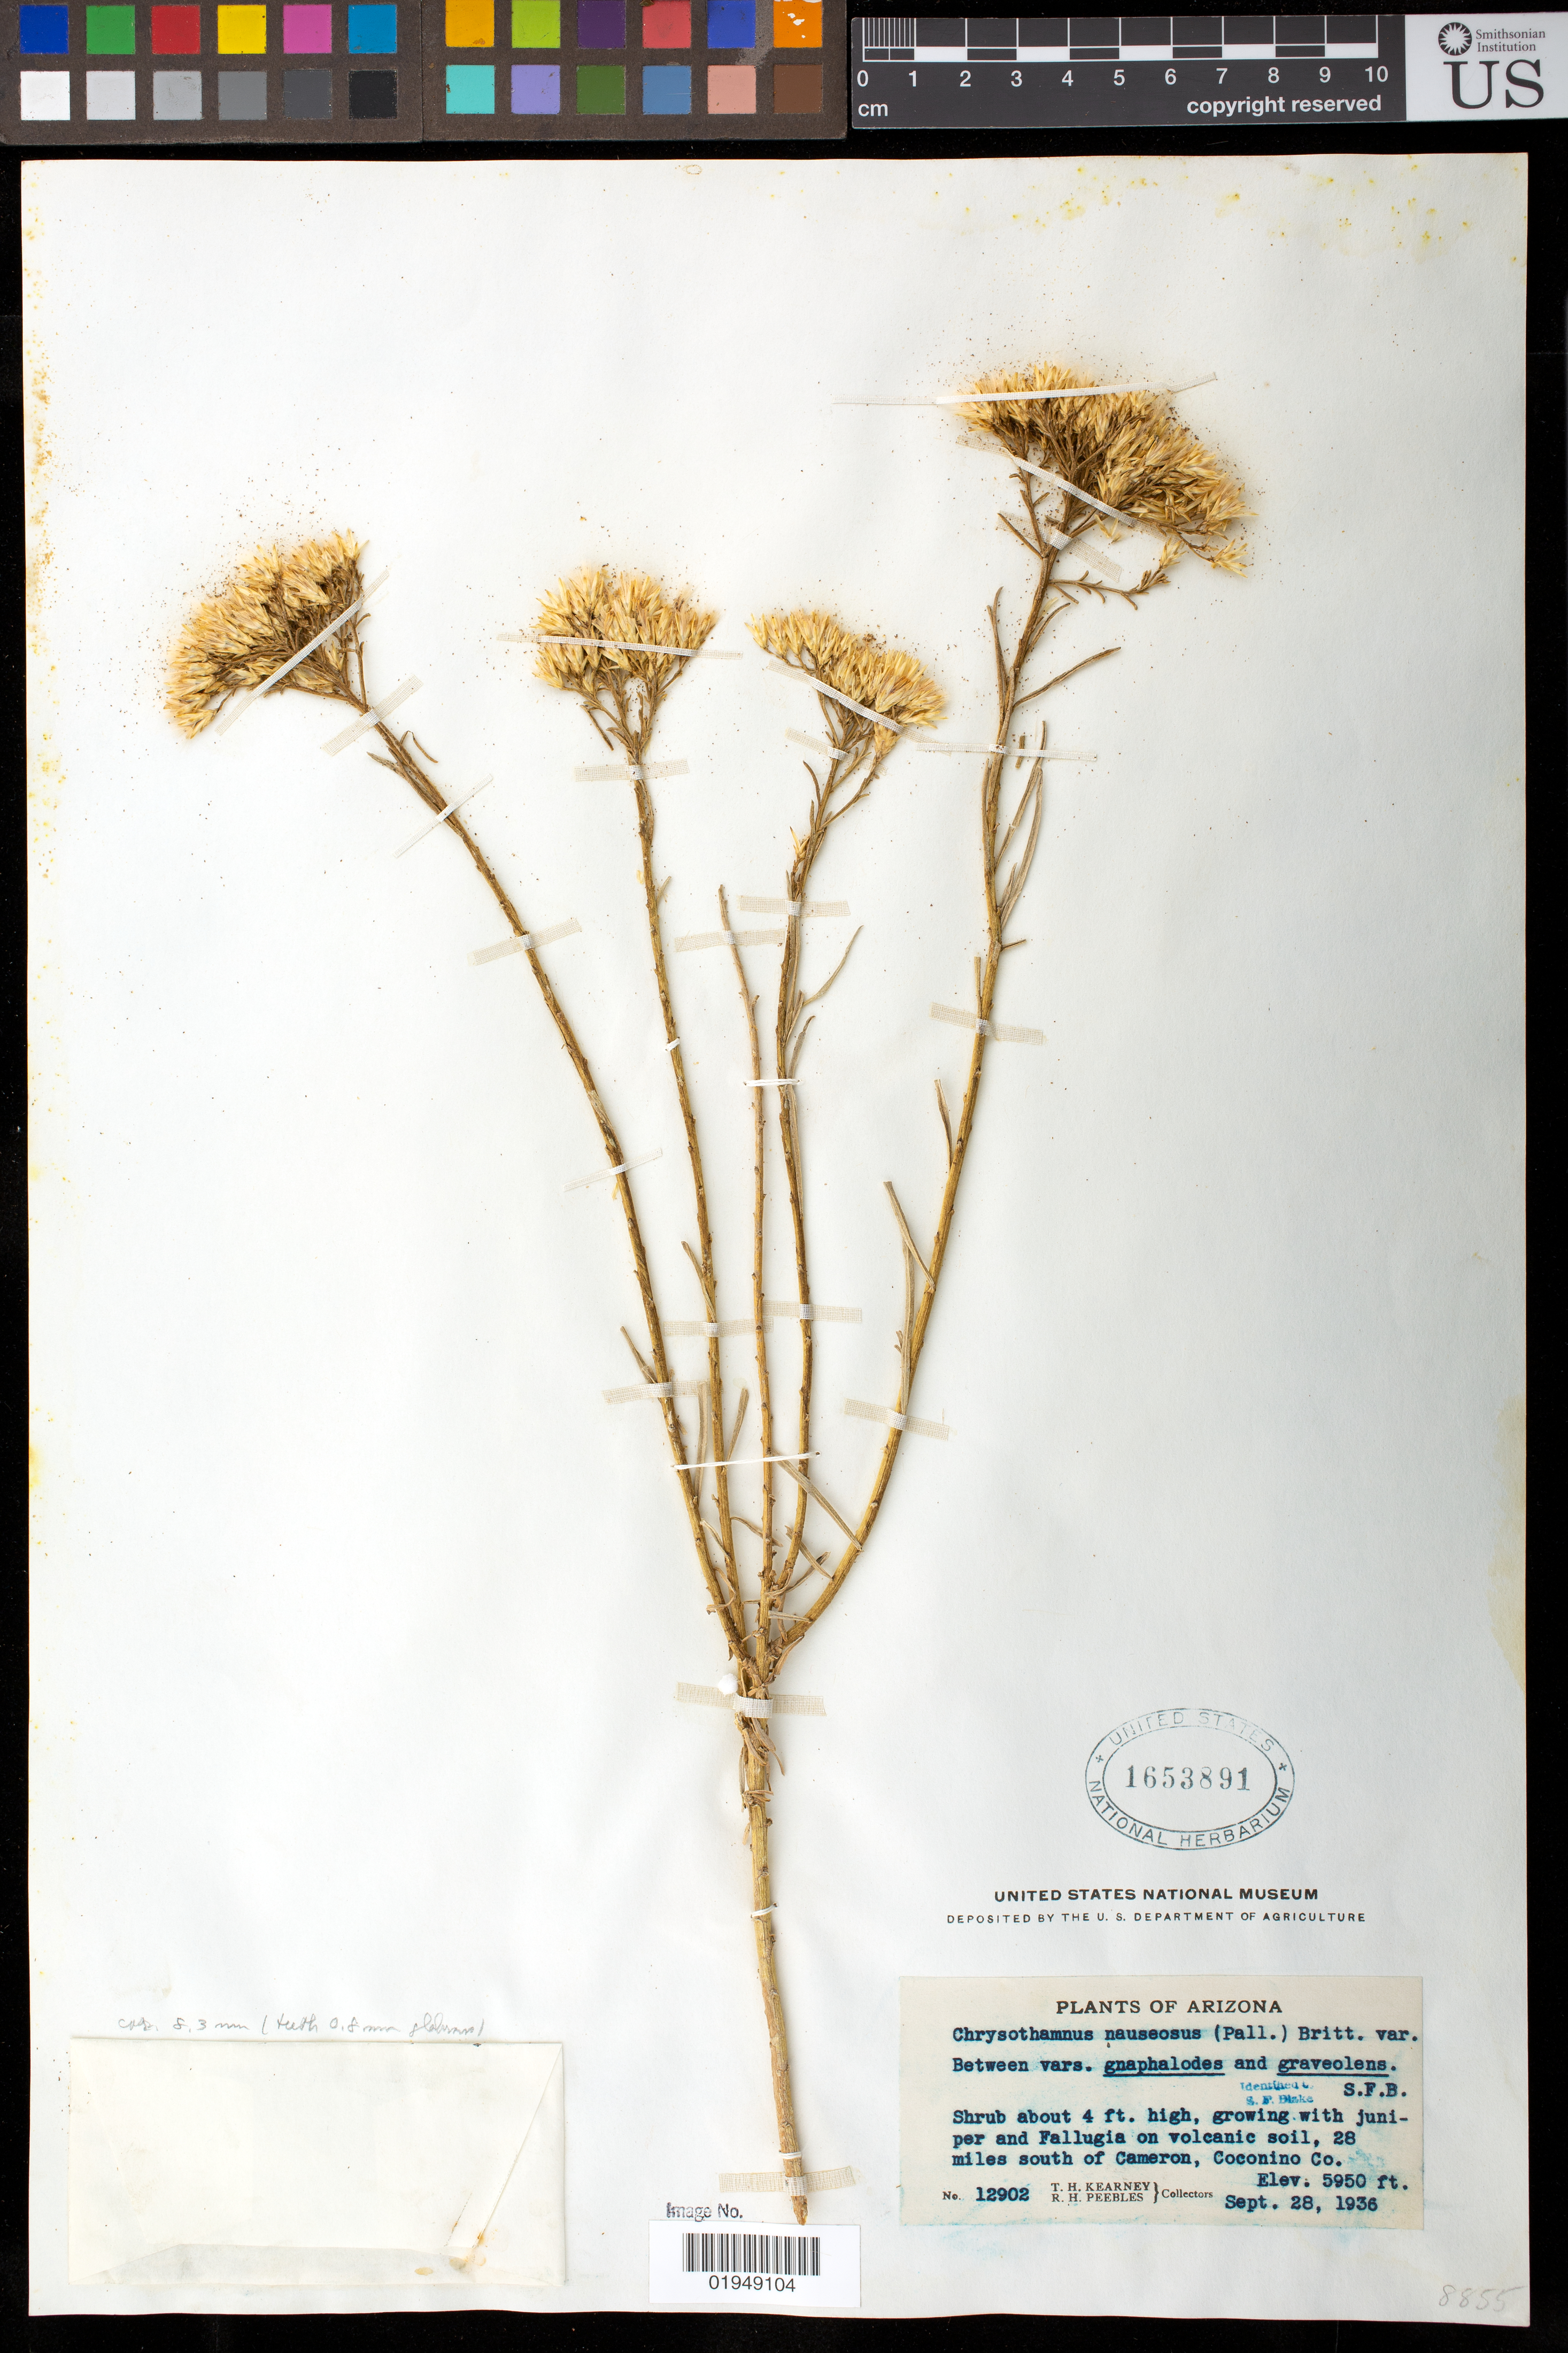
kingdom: Plantae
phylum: Tracheophyta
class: Magnoliopsida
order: Asterales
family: Asteraceae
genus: Ericameria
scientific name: Ericameria nauseosa var. nauseosa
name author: (Pall. ex Pursh) G.L. Nesom & G.I. Baird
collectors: T. H. Kearney & R. H. Peebles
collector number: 12902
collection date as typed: Sept. 28, 1936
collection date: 1936-09-28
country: United States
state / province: Arizona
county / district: Coconino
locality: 28 miles south of Cameron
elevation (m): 1814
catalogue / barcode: US 1653891